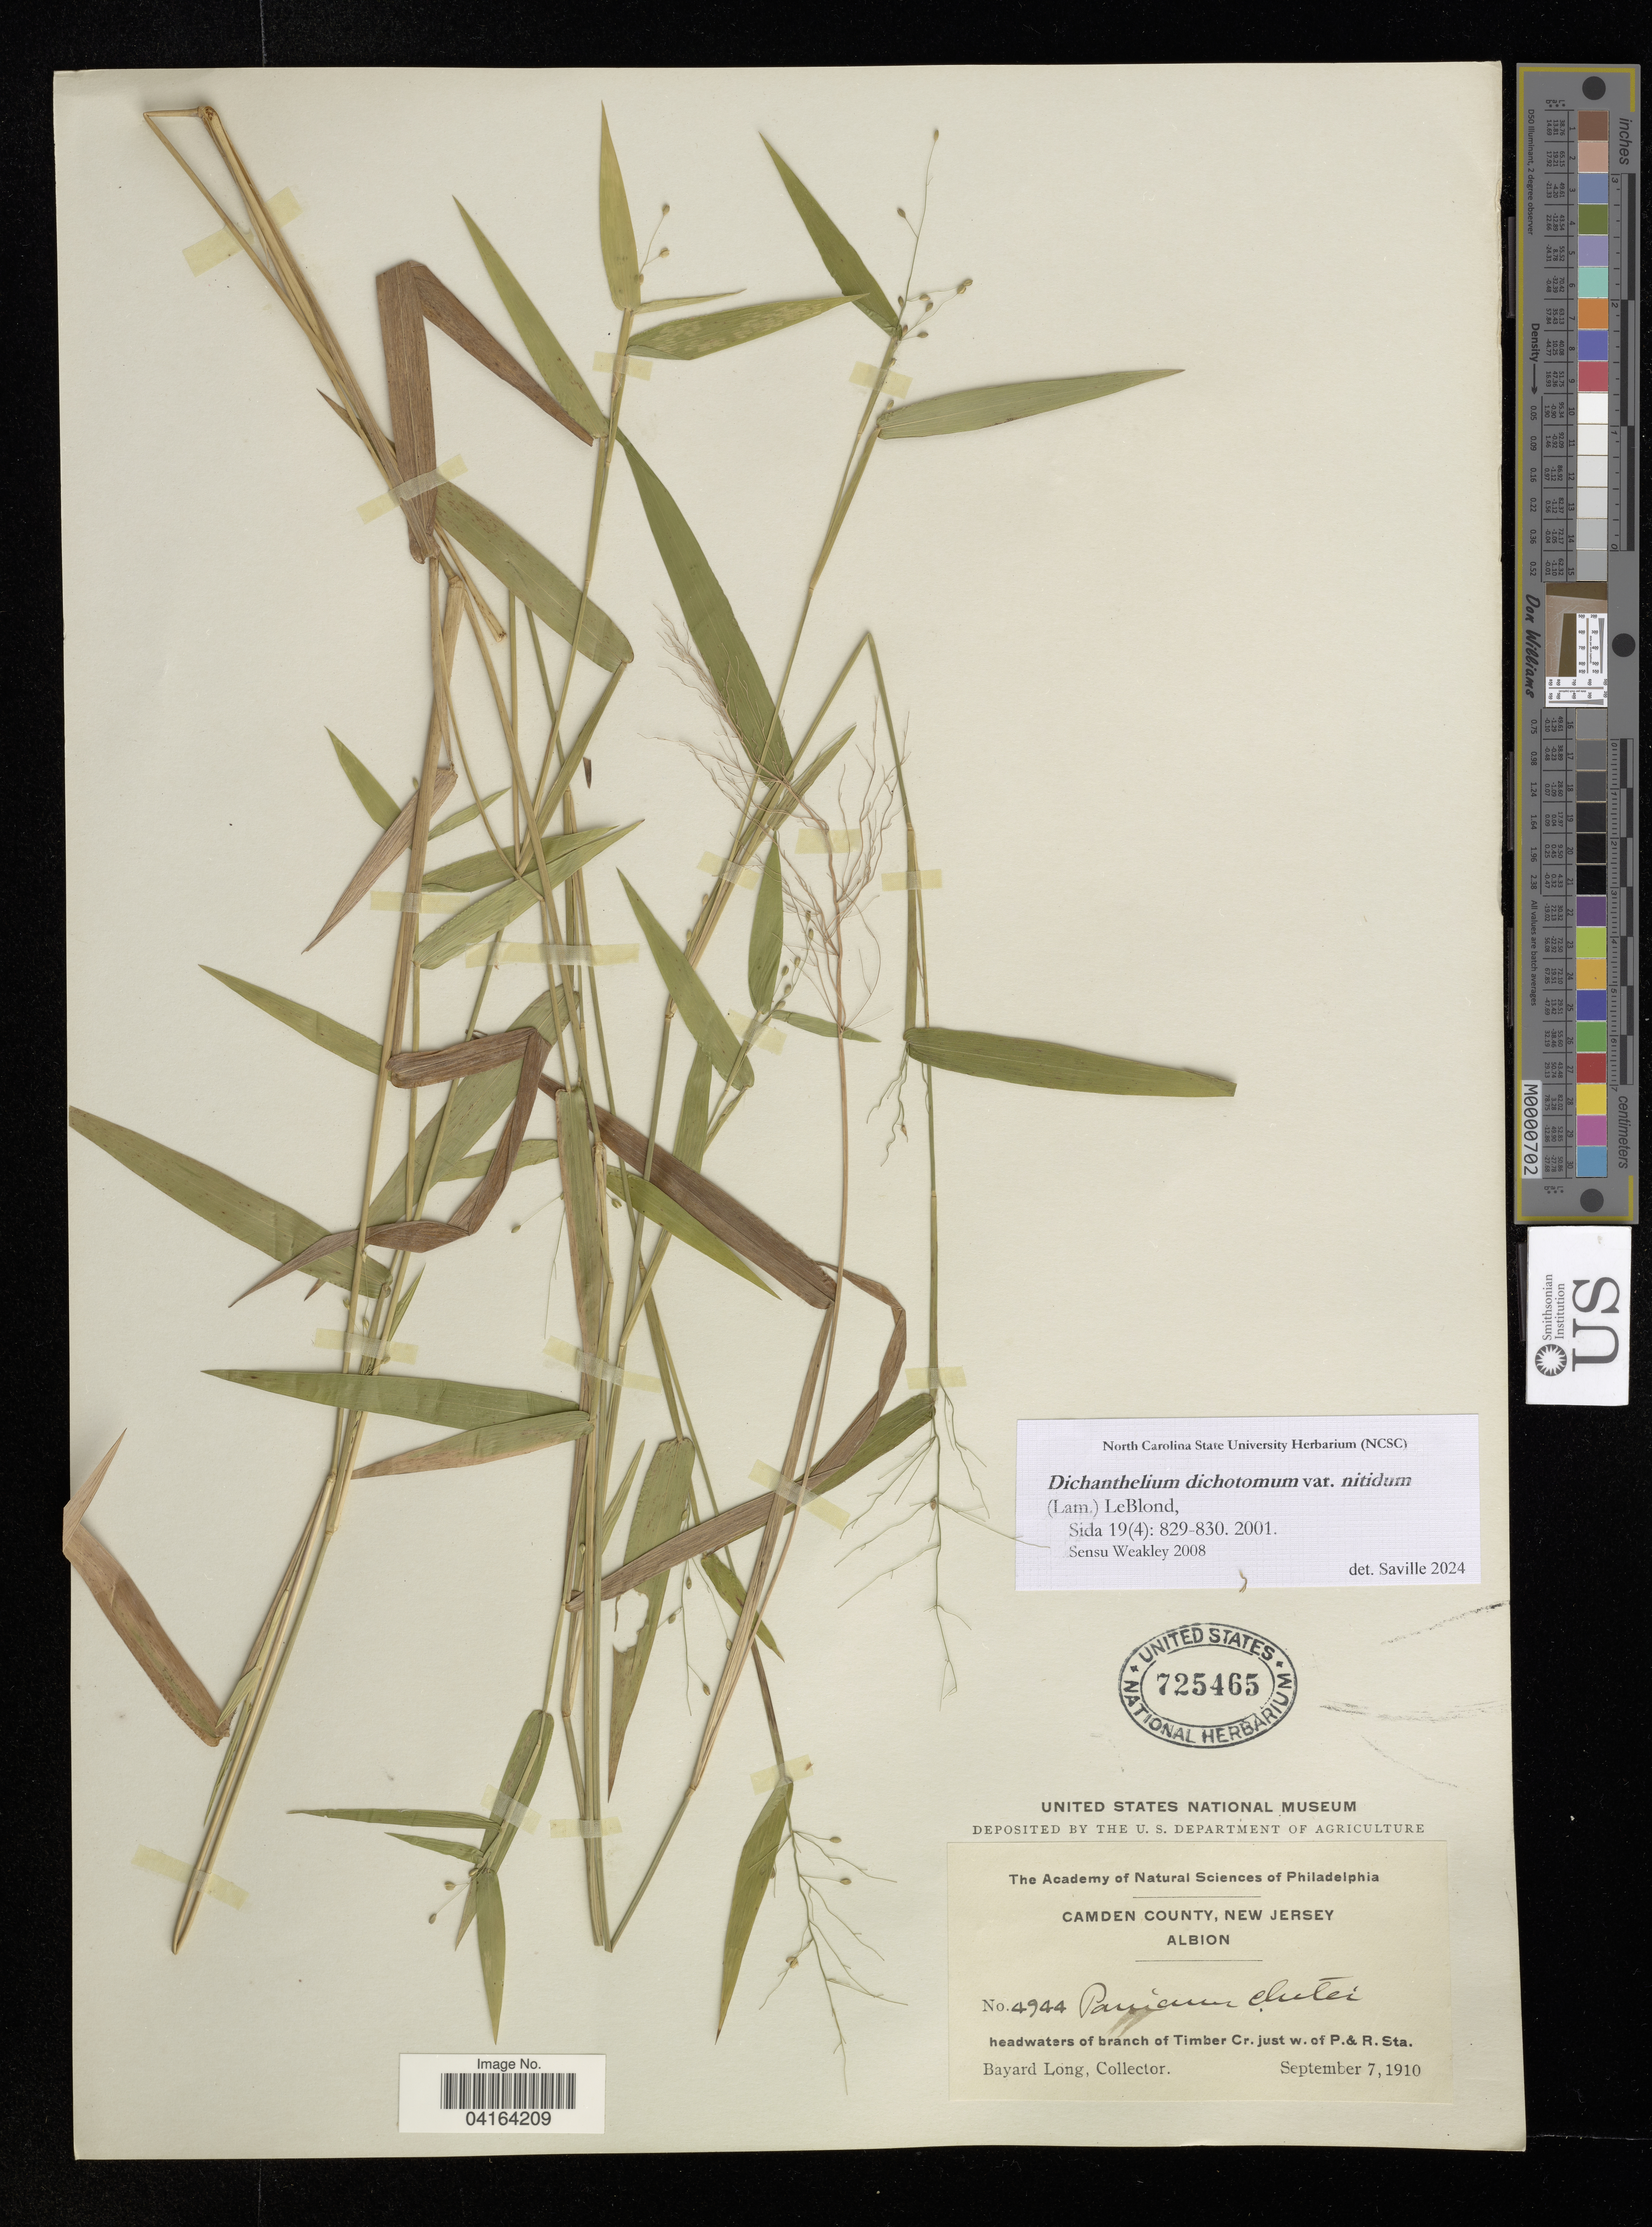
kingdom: Plantae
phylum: Tracheophyta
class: Liliopsida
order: Poales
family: Poaceae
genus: Dichanthelium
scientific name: Dichanthelium dichotomum var. nitidum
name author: (Lam.) LeBlond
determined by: Saville, A. C., (NCSC), North Carolina State University (UNITED STATES)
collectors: B. Long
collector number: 4944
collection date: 1910-09-07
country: United States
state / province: New Jersey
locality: Camden County. Albion. Headwaters of branch of Timber Cr. just w. of P. & R. Sta.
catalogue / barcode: US 725465